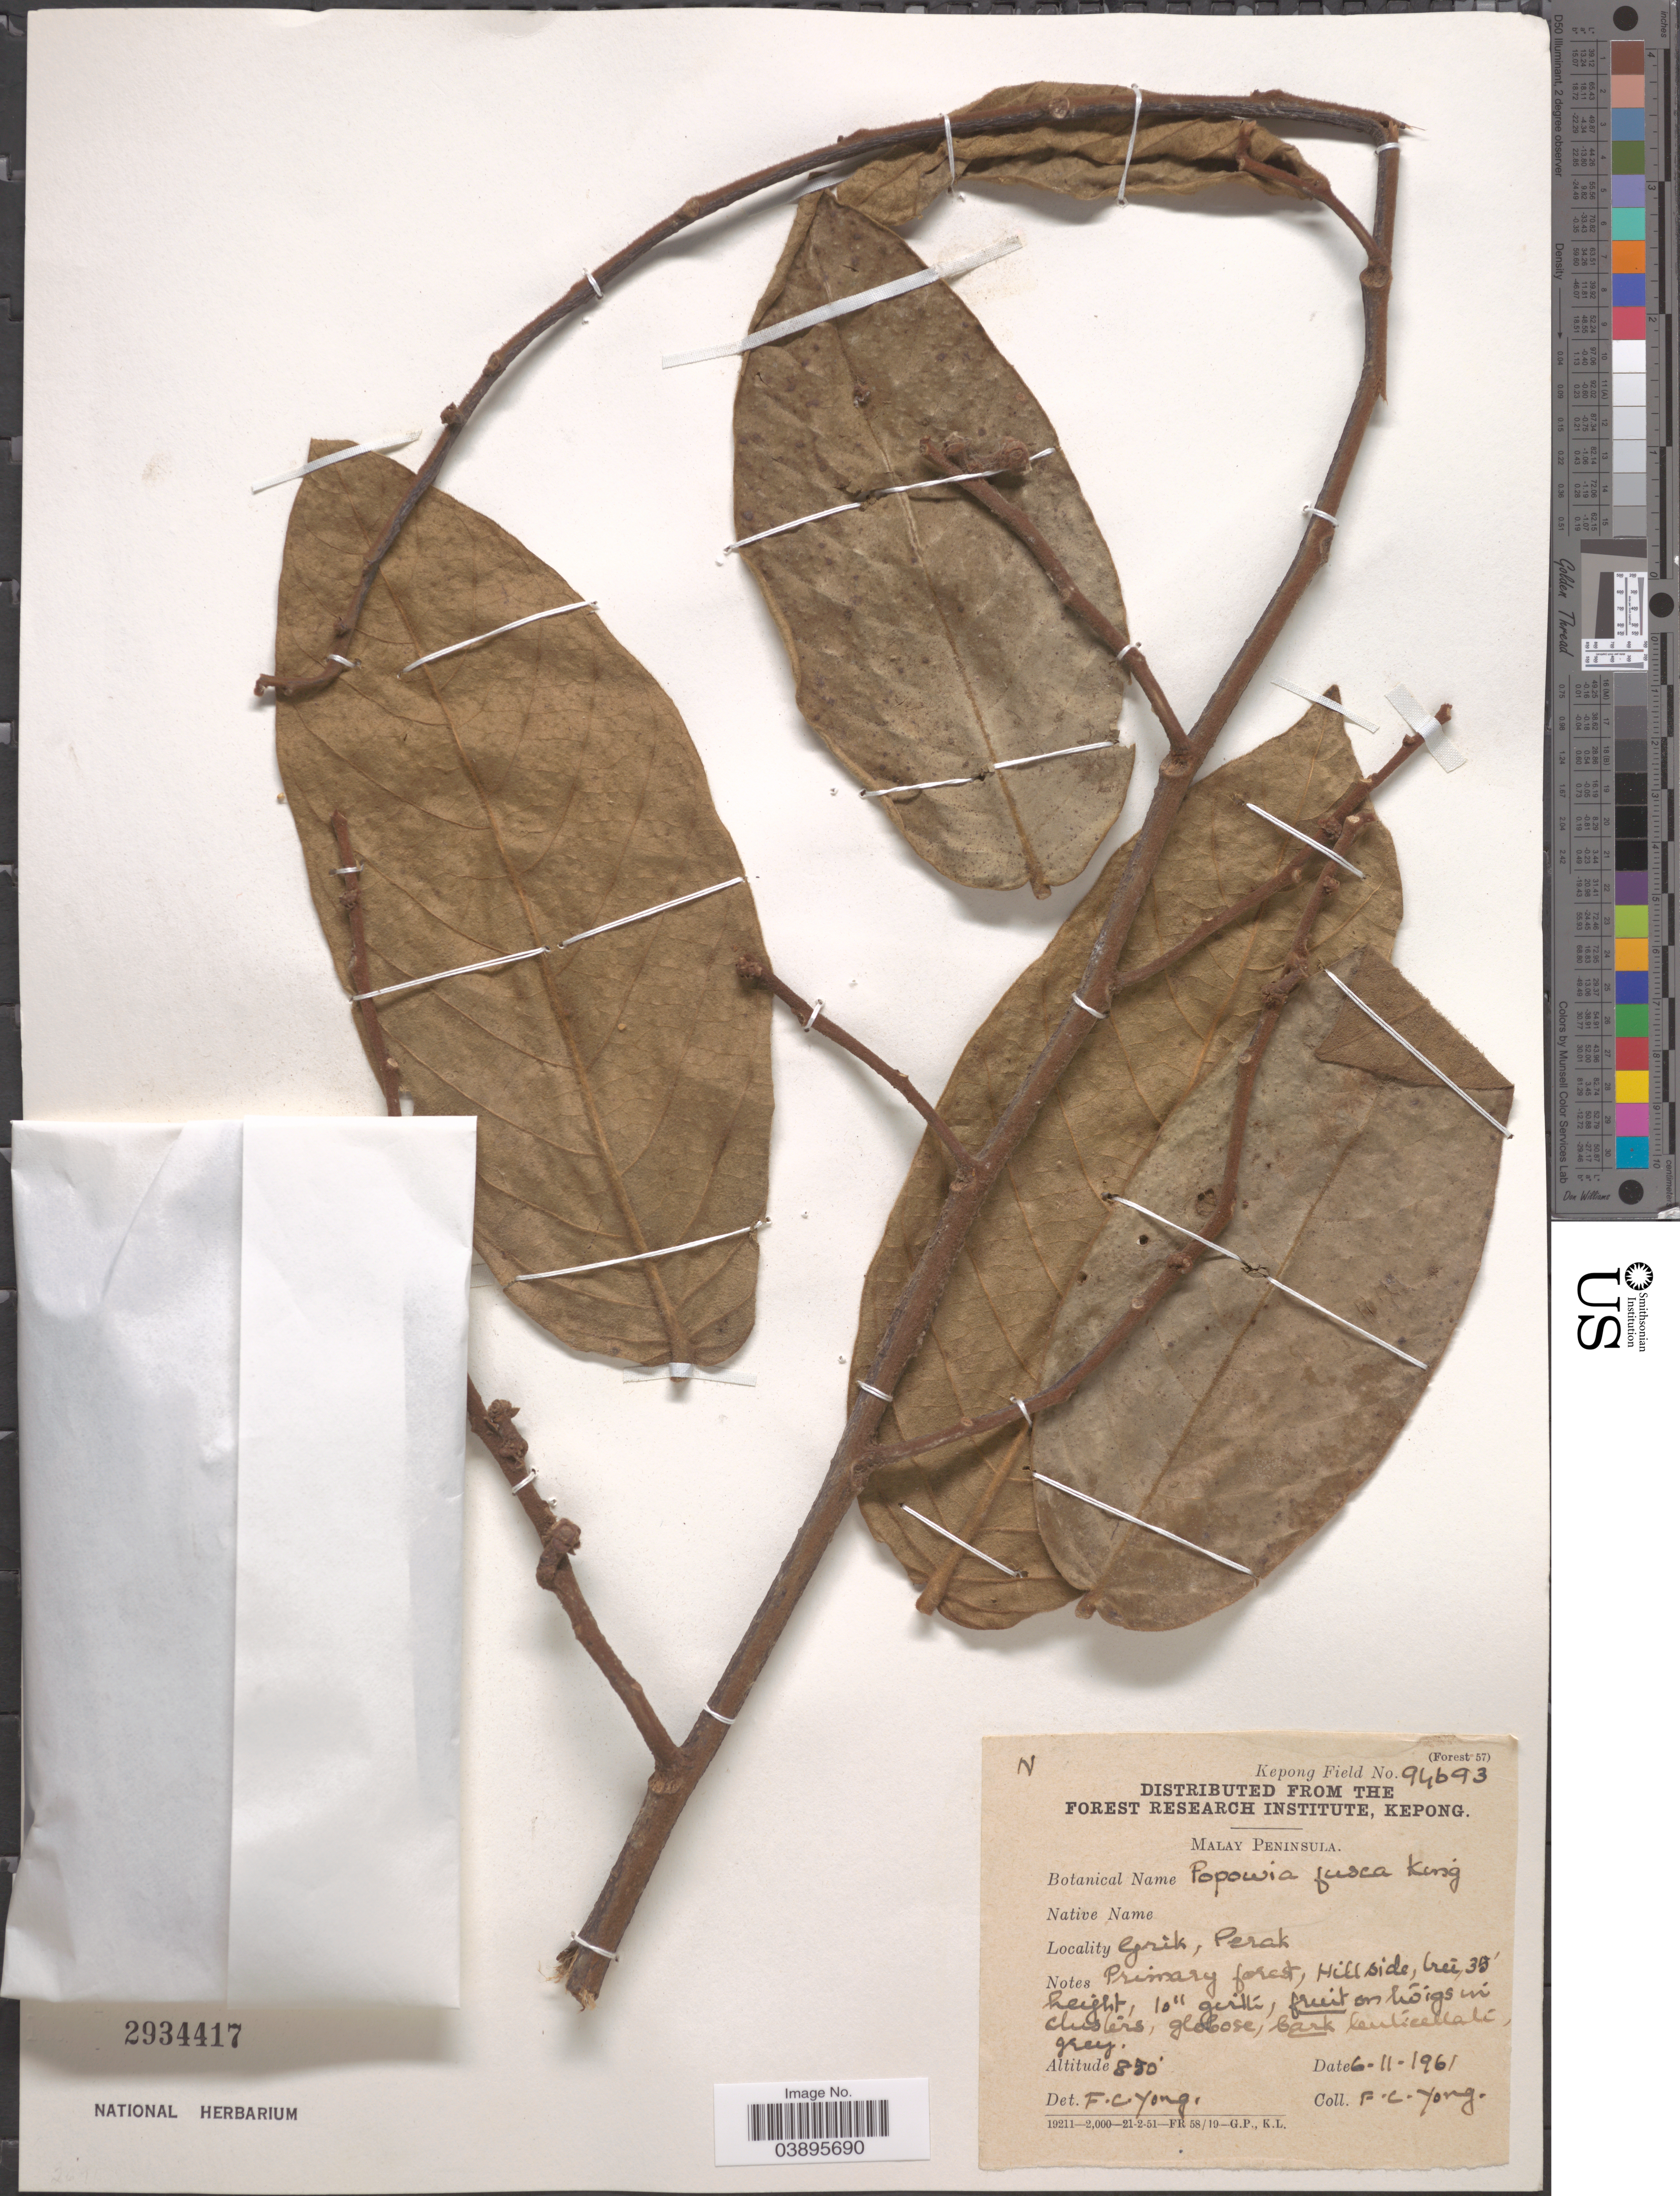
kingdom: Plantae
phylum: Tracheophyta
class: Magnoliopsida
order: Magnoliales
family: Annonaceae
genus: Popowia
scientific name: Popowia fusca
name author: King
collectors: F. Yong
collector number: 94693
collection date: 1961-11-06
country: Malaysia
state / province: Perak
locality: Malay Peninsula. Grik.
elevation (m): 259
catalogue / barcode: US 2934417